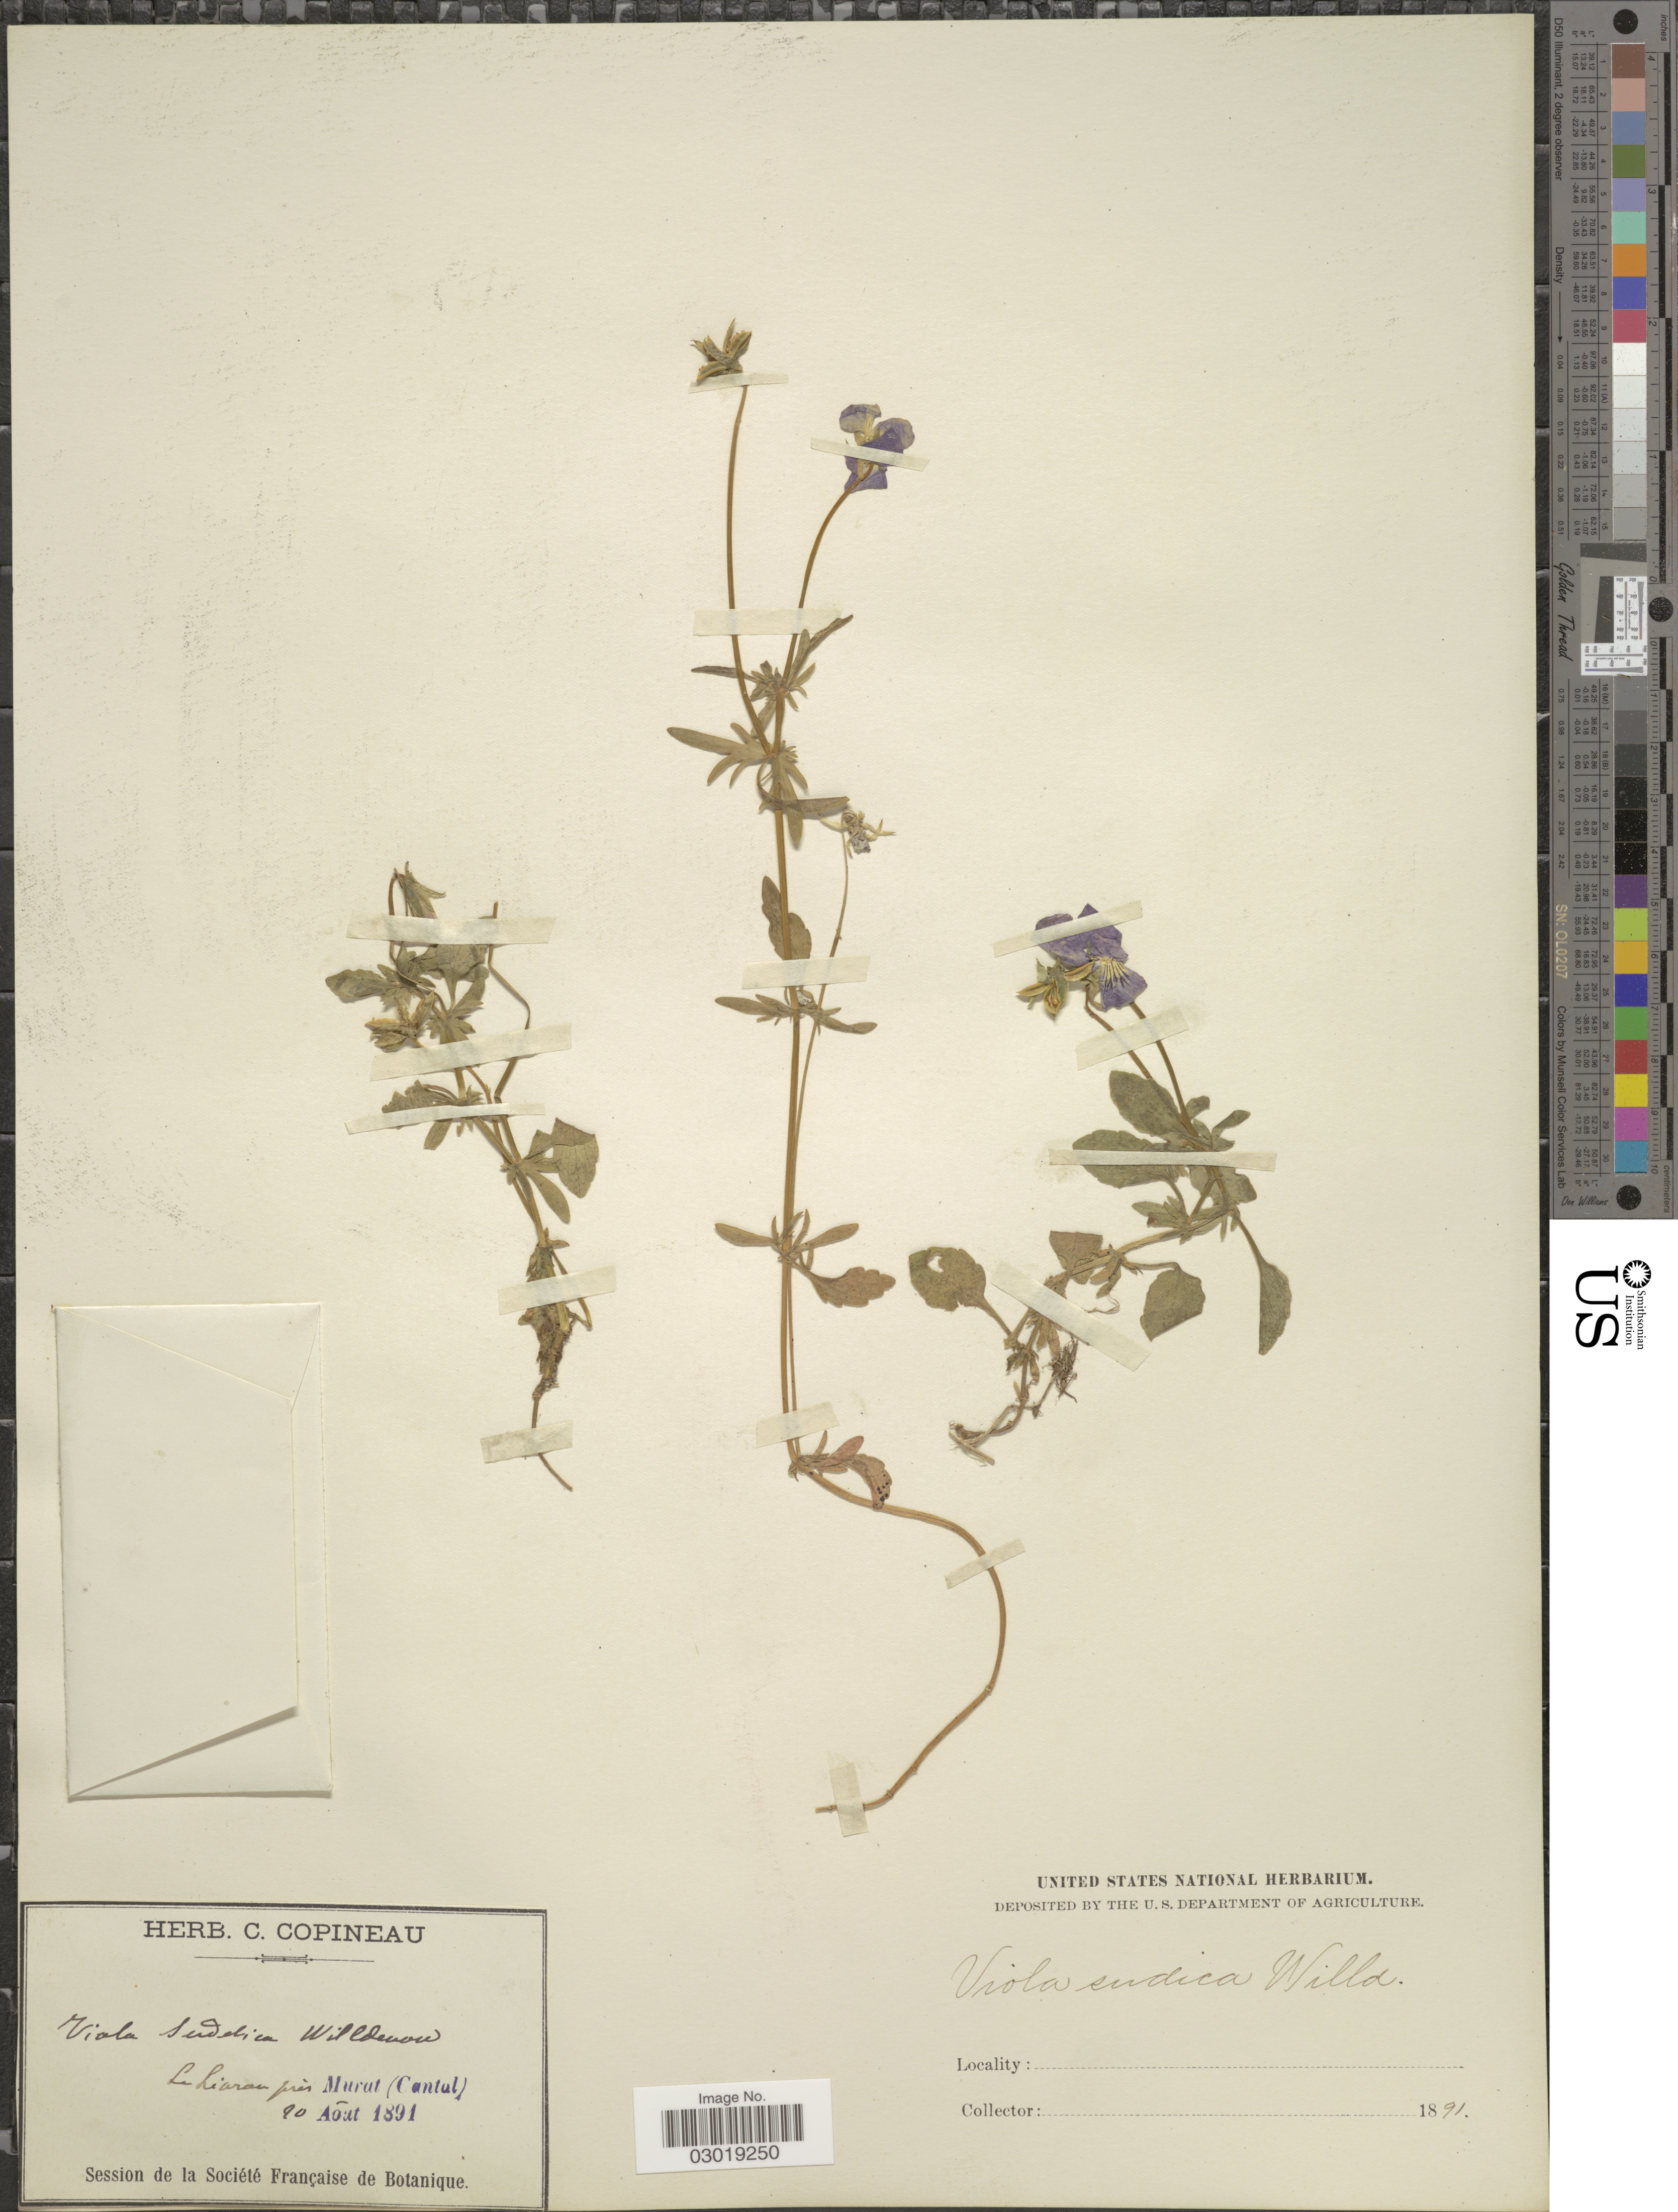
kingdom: Plantae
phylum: Tracheophyta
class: Magnoliopsida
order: Malpighiales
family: Violaceae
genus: Viola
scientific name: Viola sudetica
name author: Willd.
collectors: ex herb. C. Copineau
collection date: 1891-08-20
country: France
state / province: Auvergne-Rhône-Alpes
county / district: Cantal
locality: Li Liaram prés Murat (Cantal).